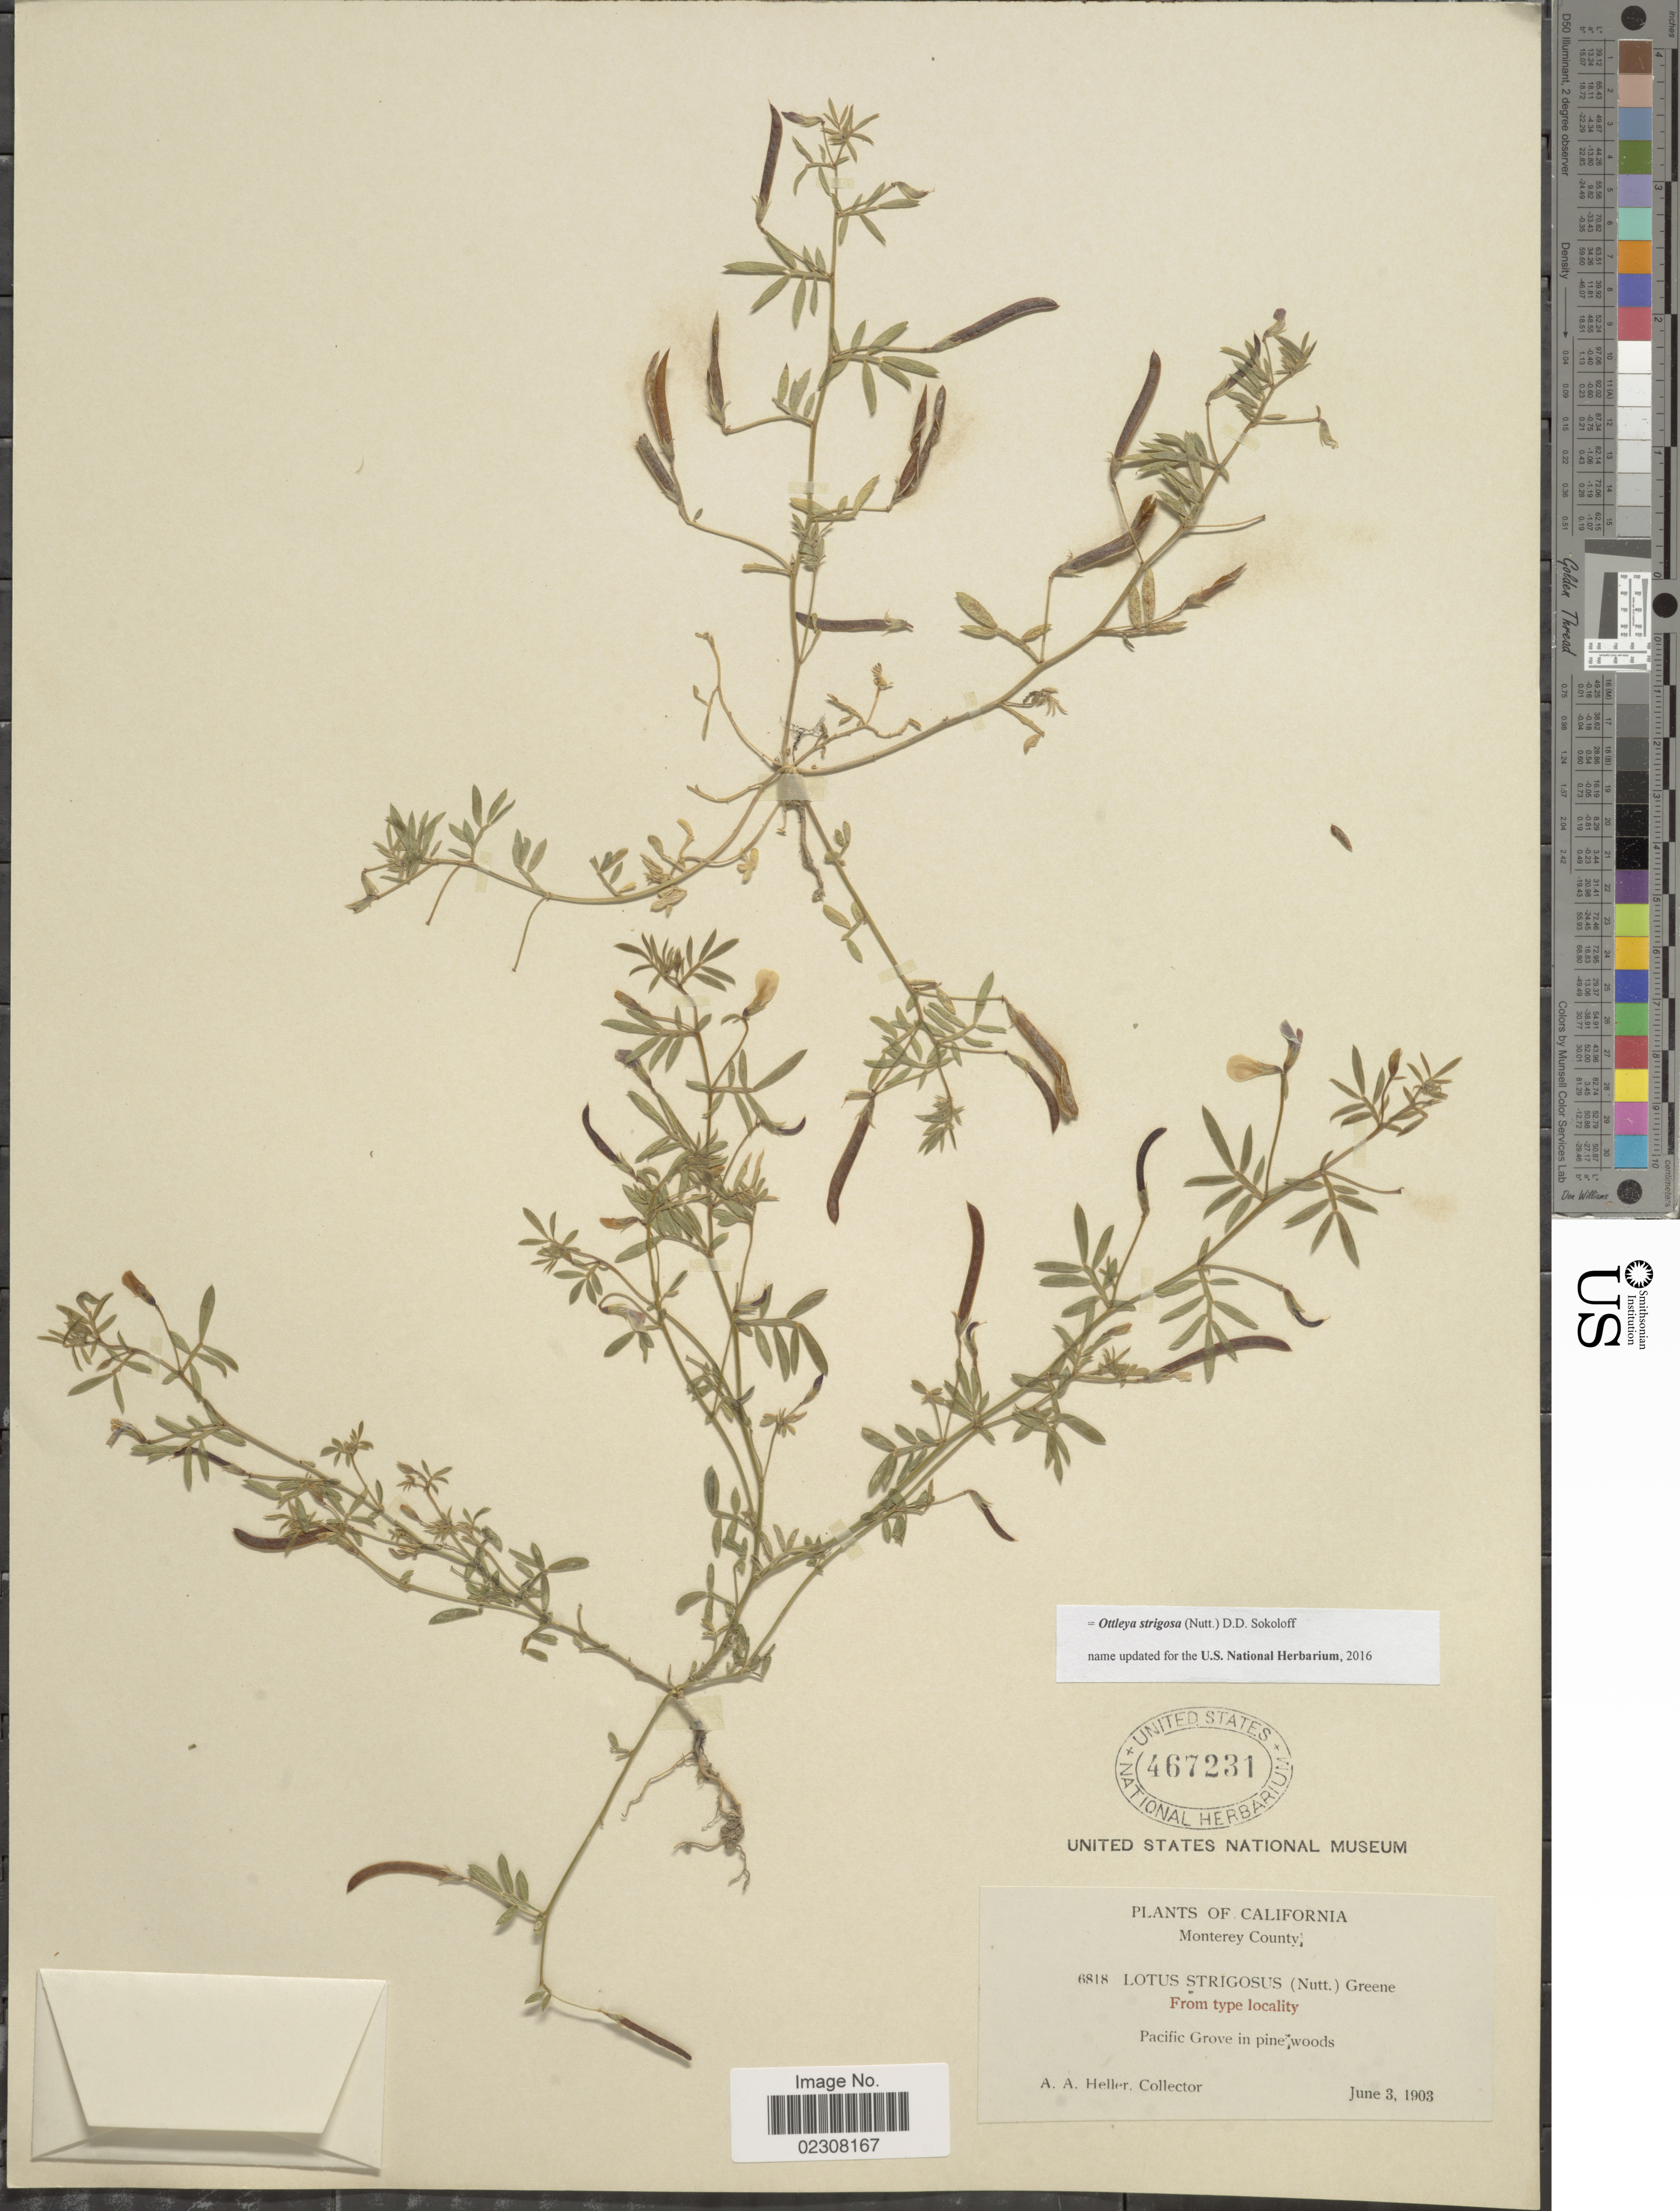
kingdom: Plantae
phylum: Tracheophyta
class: Magnoliopsida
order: Fabales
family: Fabaceae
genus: Ottleya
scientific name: Ottleya strigosa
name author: (Nutt.) D.D. Sokoloff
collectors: A. A. Heller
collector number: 6818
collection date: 1903-06-03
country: United States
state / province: California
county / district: Monterey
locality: Monterey County, Pacific Grove in pine woods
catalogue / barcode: US 467231